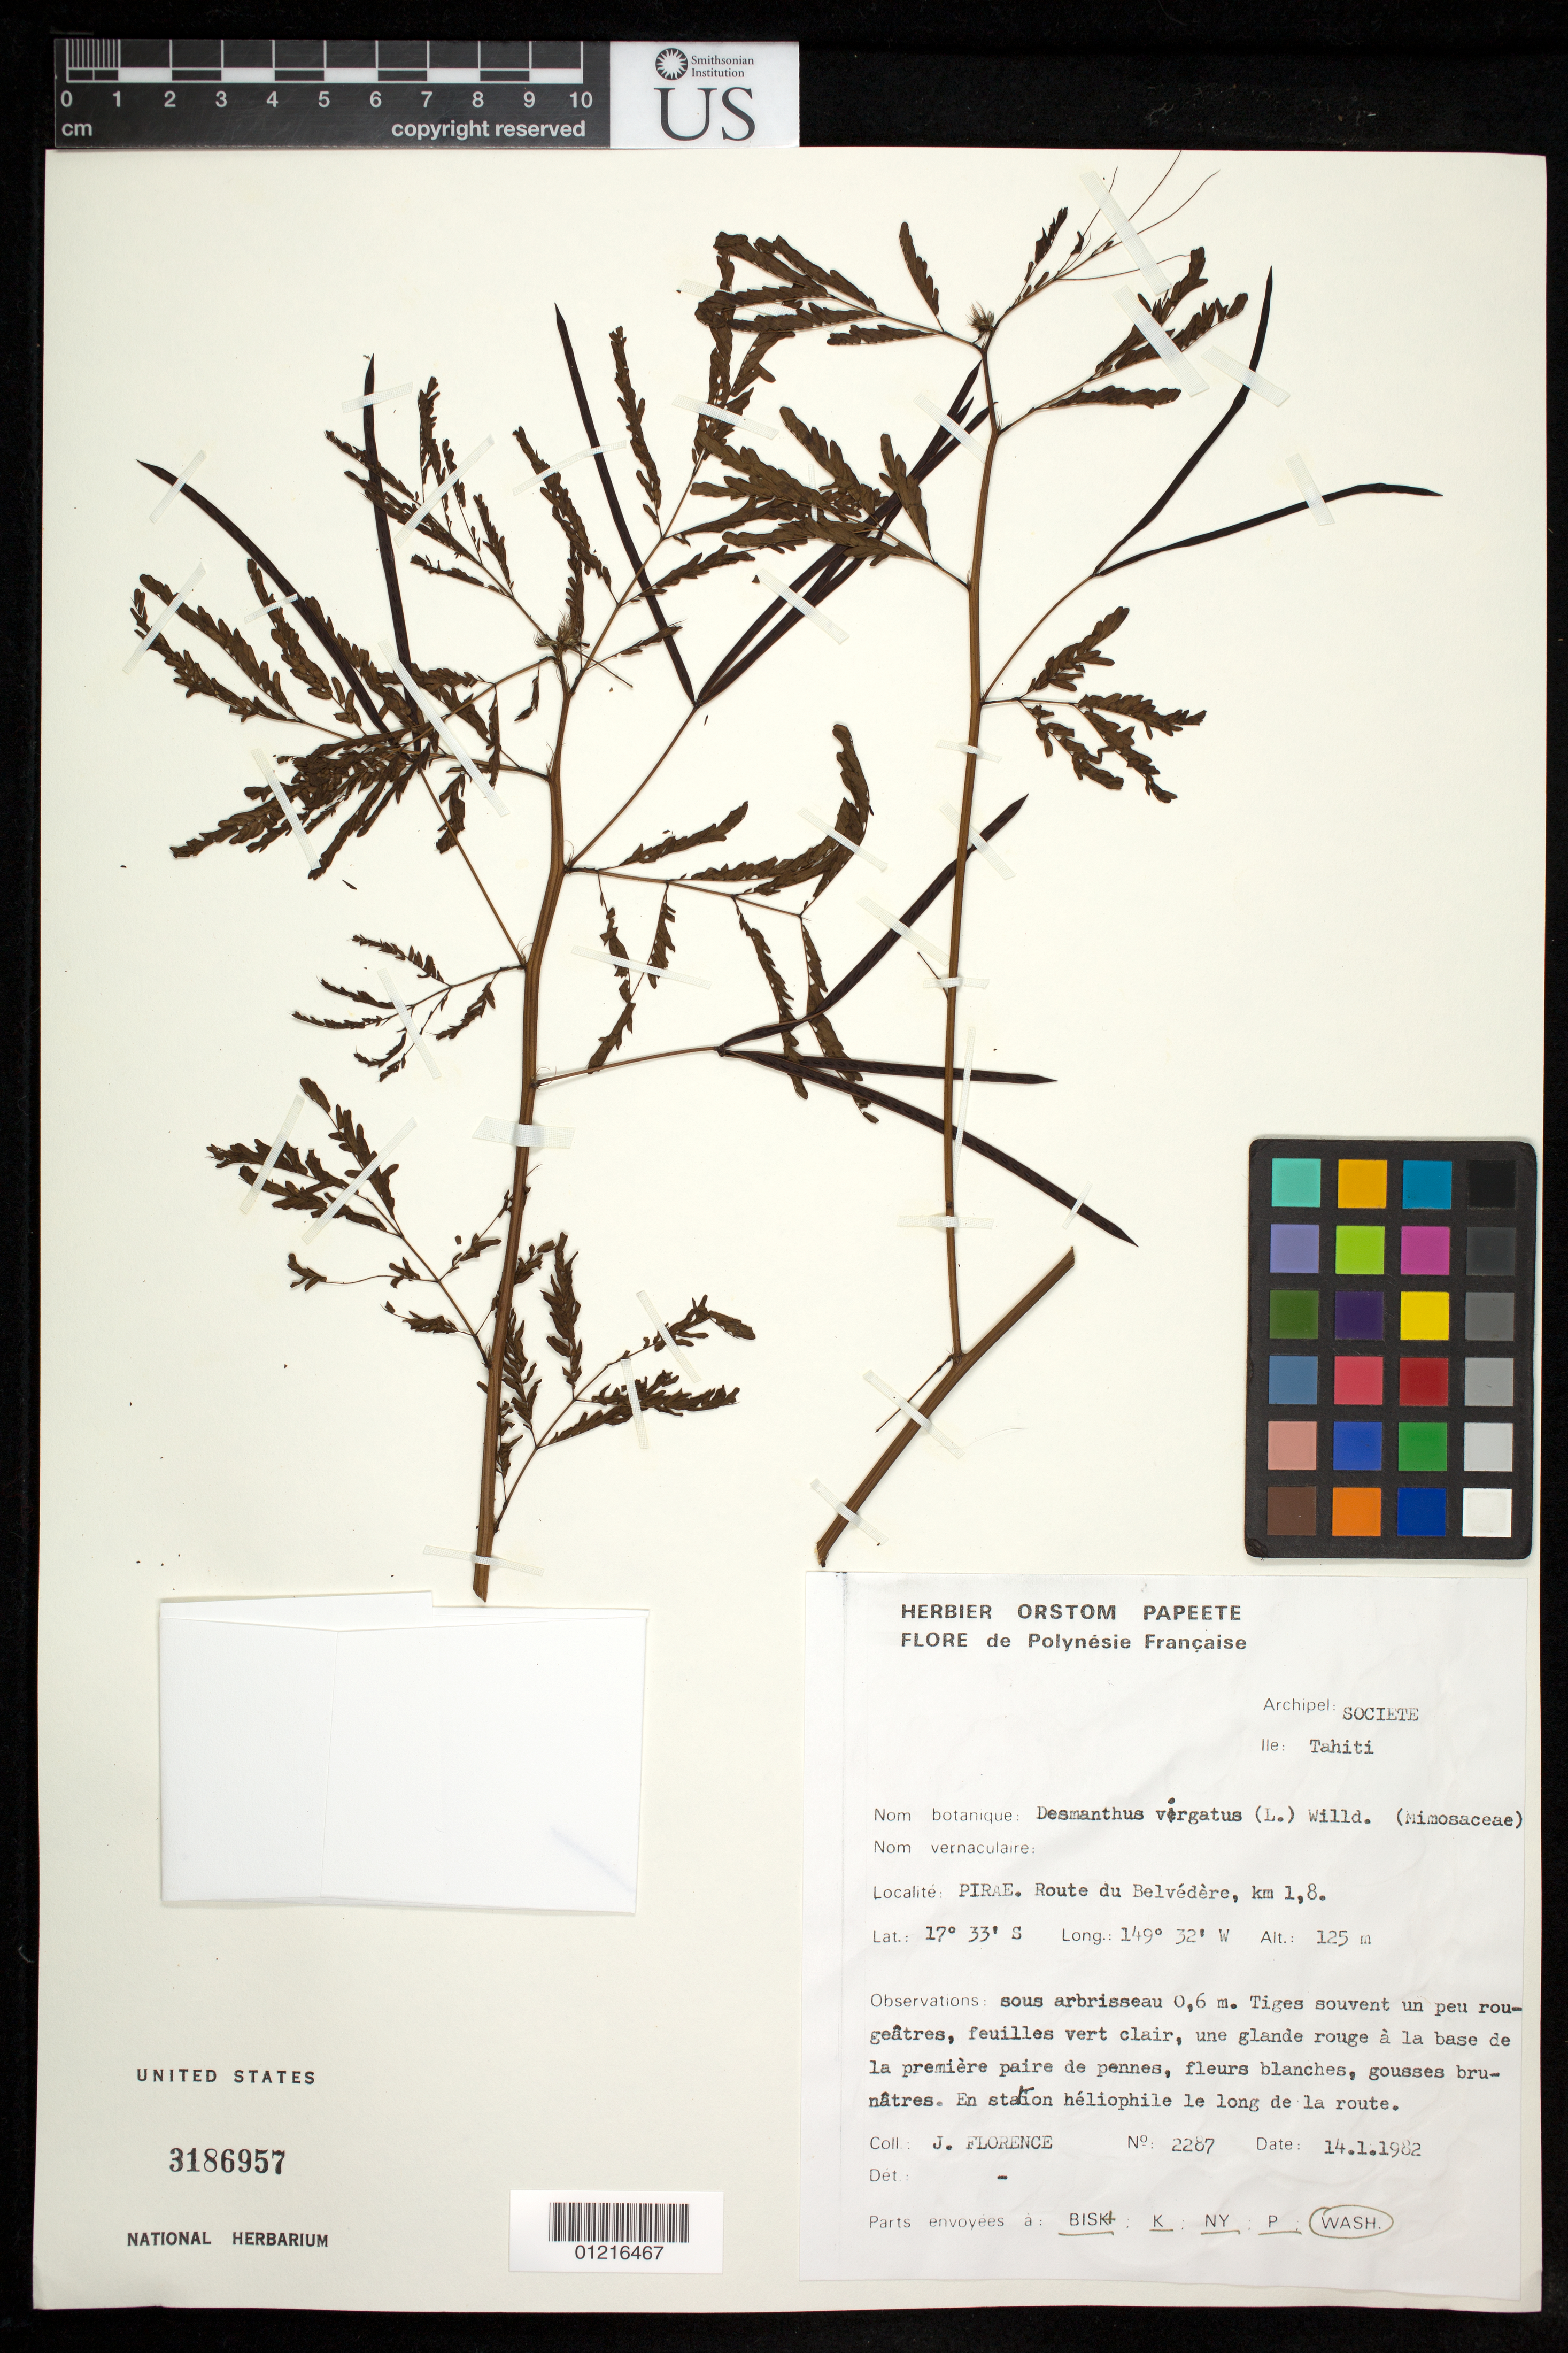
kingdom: Plantae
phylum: Tracheophyta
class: Magnoliopsida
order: Fabales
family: Fabaceae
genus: Desmanthus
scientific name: Desmanthus pernambucanus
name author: (L.) Thell.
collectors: J. Florence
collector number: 2287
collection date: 1982-01-14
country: French Polynesia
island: Tahiti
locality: Pirae. Route du Belvèdère, km 1.8 km. le long de la route.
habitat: en station hèliophile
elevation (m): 125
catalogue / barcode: US 3186957